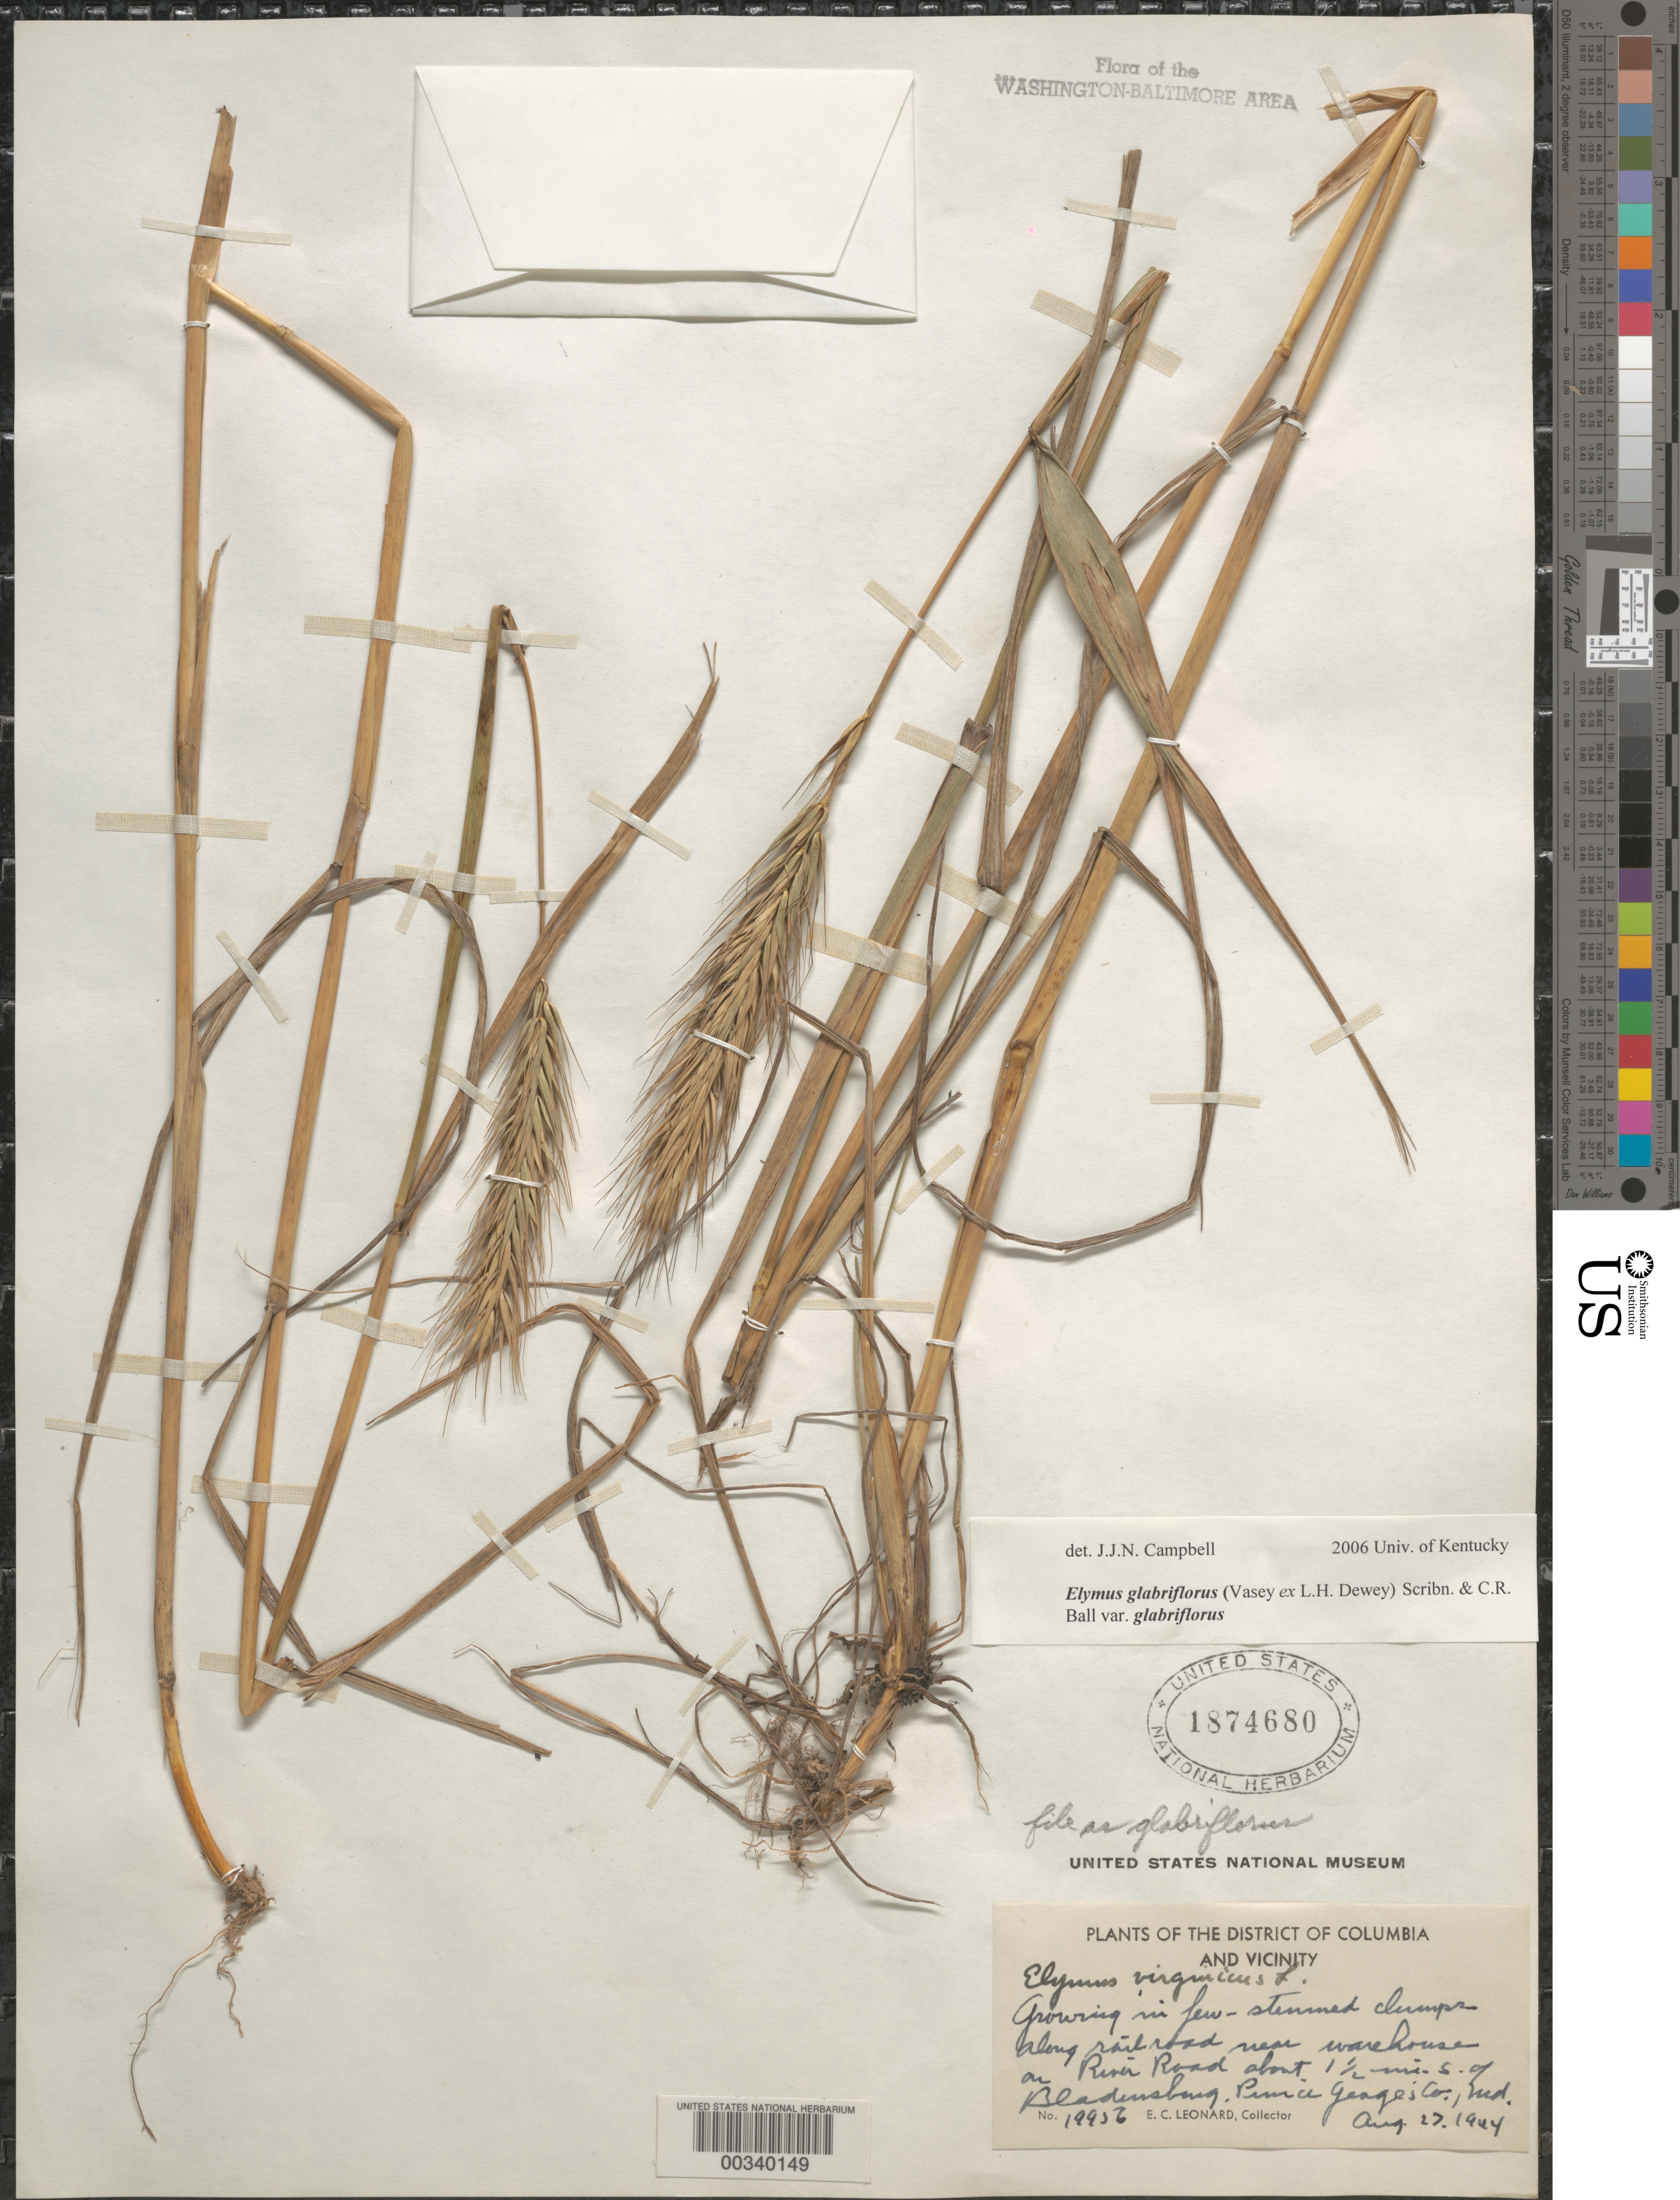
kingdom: Plantae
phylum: Tracheophyta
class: Liliopsida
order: Poales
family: Poaceae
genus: Elymus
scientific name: Elymus glabriflorus var. glabriflorus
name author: (Vasey ex L.H. Dewey) Scribn. & C.R. Ball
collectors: E. C. Leonard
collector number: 19956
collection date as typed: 27 Aug 1924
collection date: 1924-08-27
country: United States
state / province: Maryland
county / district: Prince George's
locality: River road south of Bladensburg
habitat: Along railroad on river road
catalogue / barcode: US 1874680